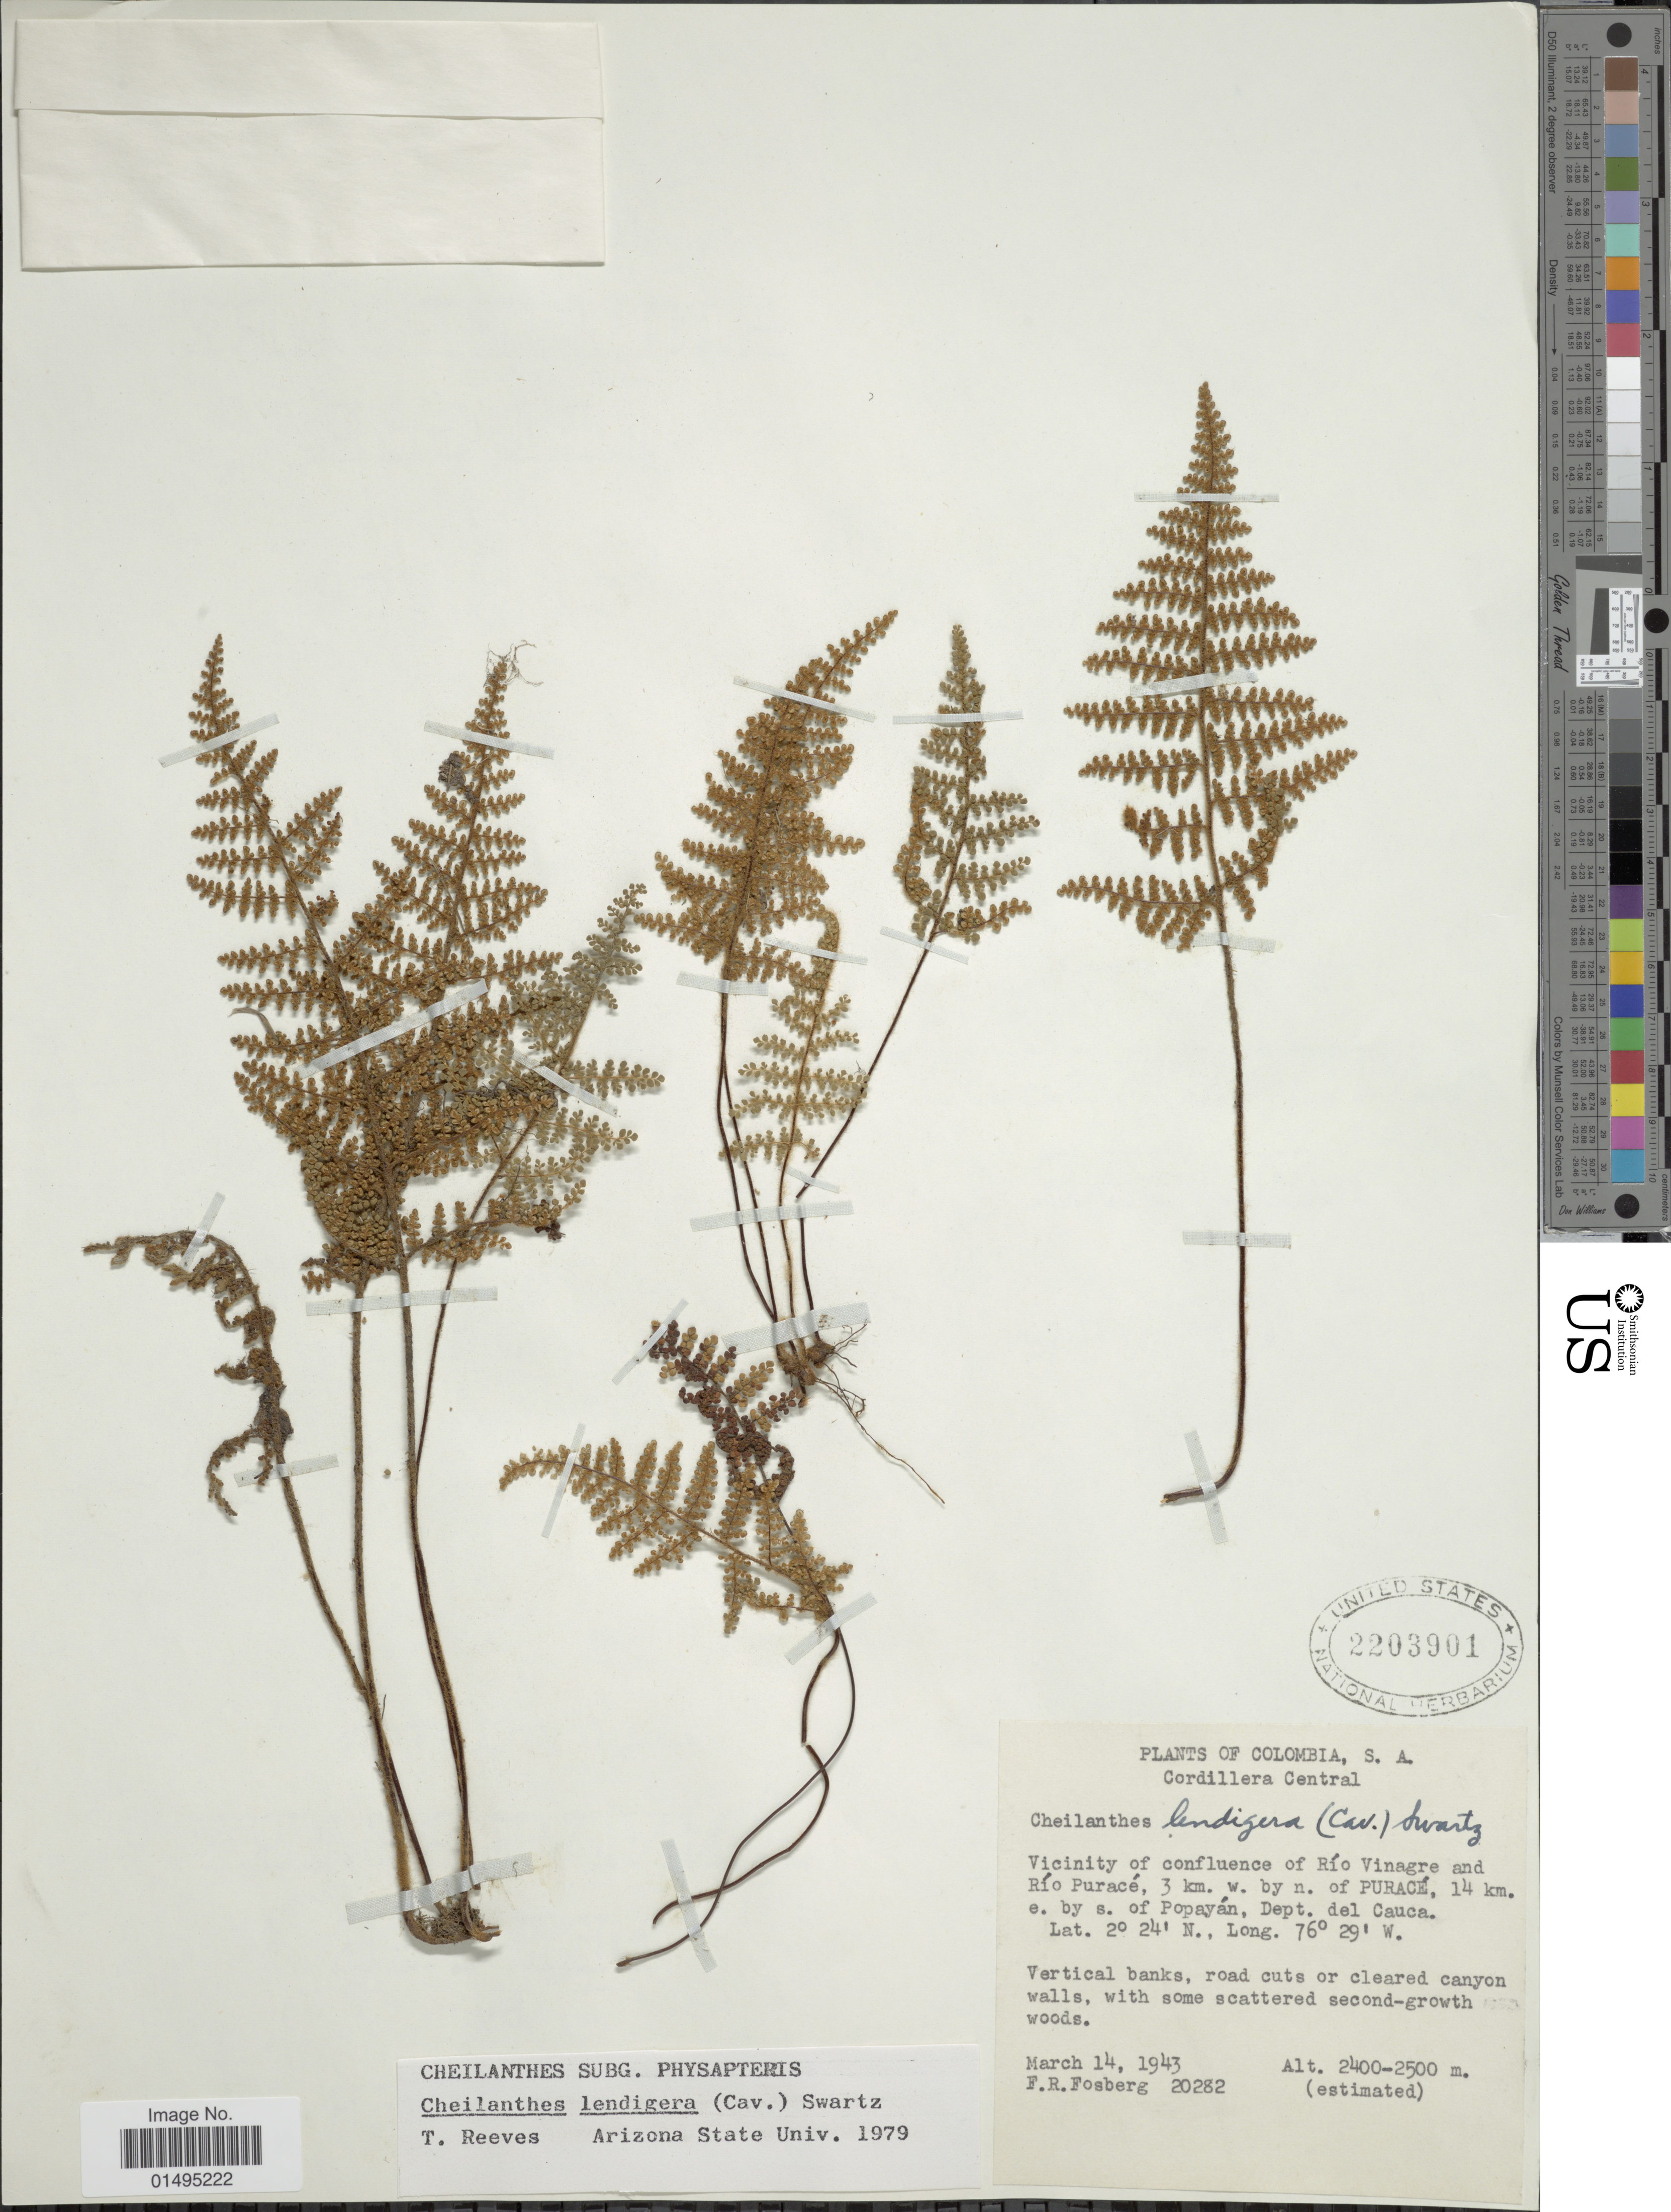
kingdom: Plantae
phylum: Tracheophyta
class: Polypodiopsida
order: Polypodiales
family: Pteridaceae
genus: Myriopteris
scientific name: Myriopteris lendigera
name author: (Cav.) J. Sm.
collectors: F. R. Fosberg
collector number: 20282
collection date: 1943-03-14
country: Colombia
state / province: Cauca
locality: Colombia, S.A. Cordillera Central, Vicinity of confluence of Rio Vinagre and Rio Purace, 3 km w. by n. of Purace, 14 km. e. by s. of Popayan, Dept. del Cauca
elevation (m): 2400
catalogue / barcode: US 2203901